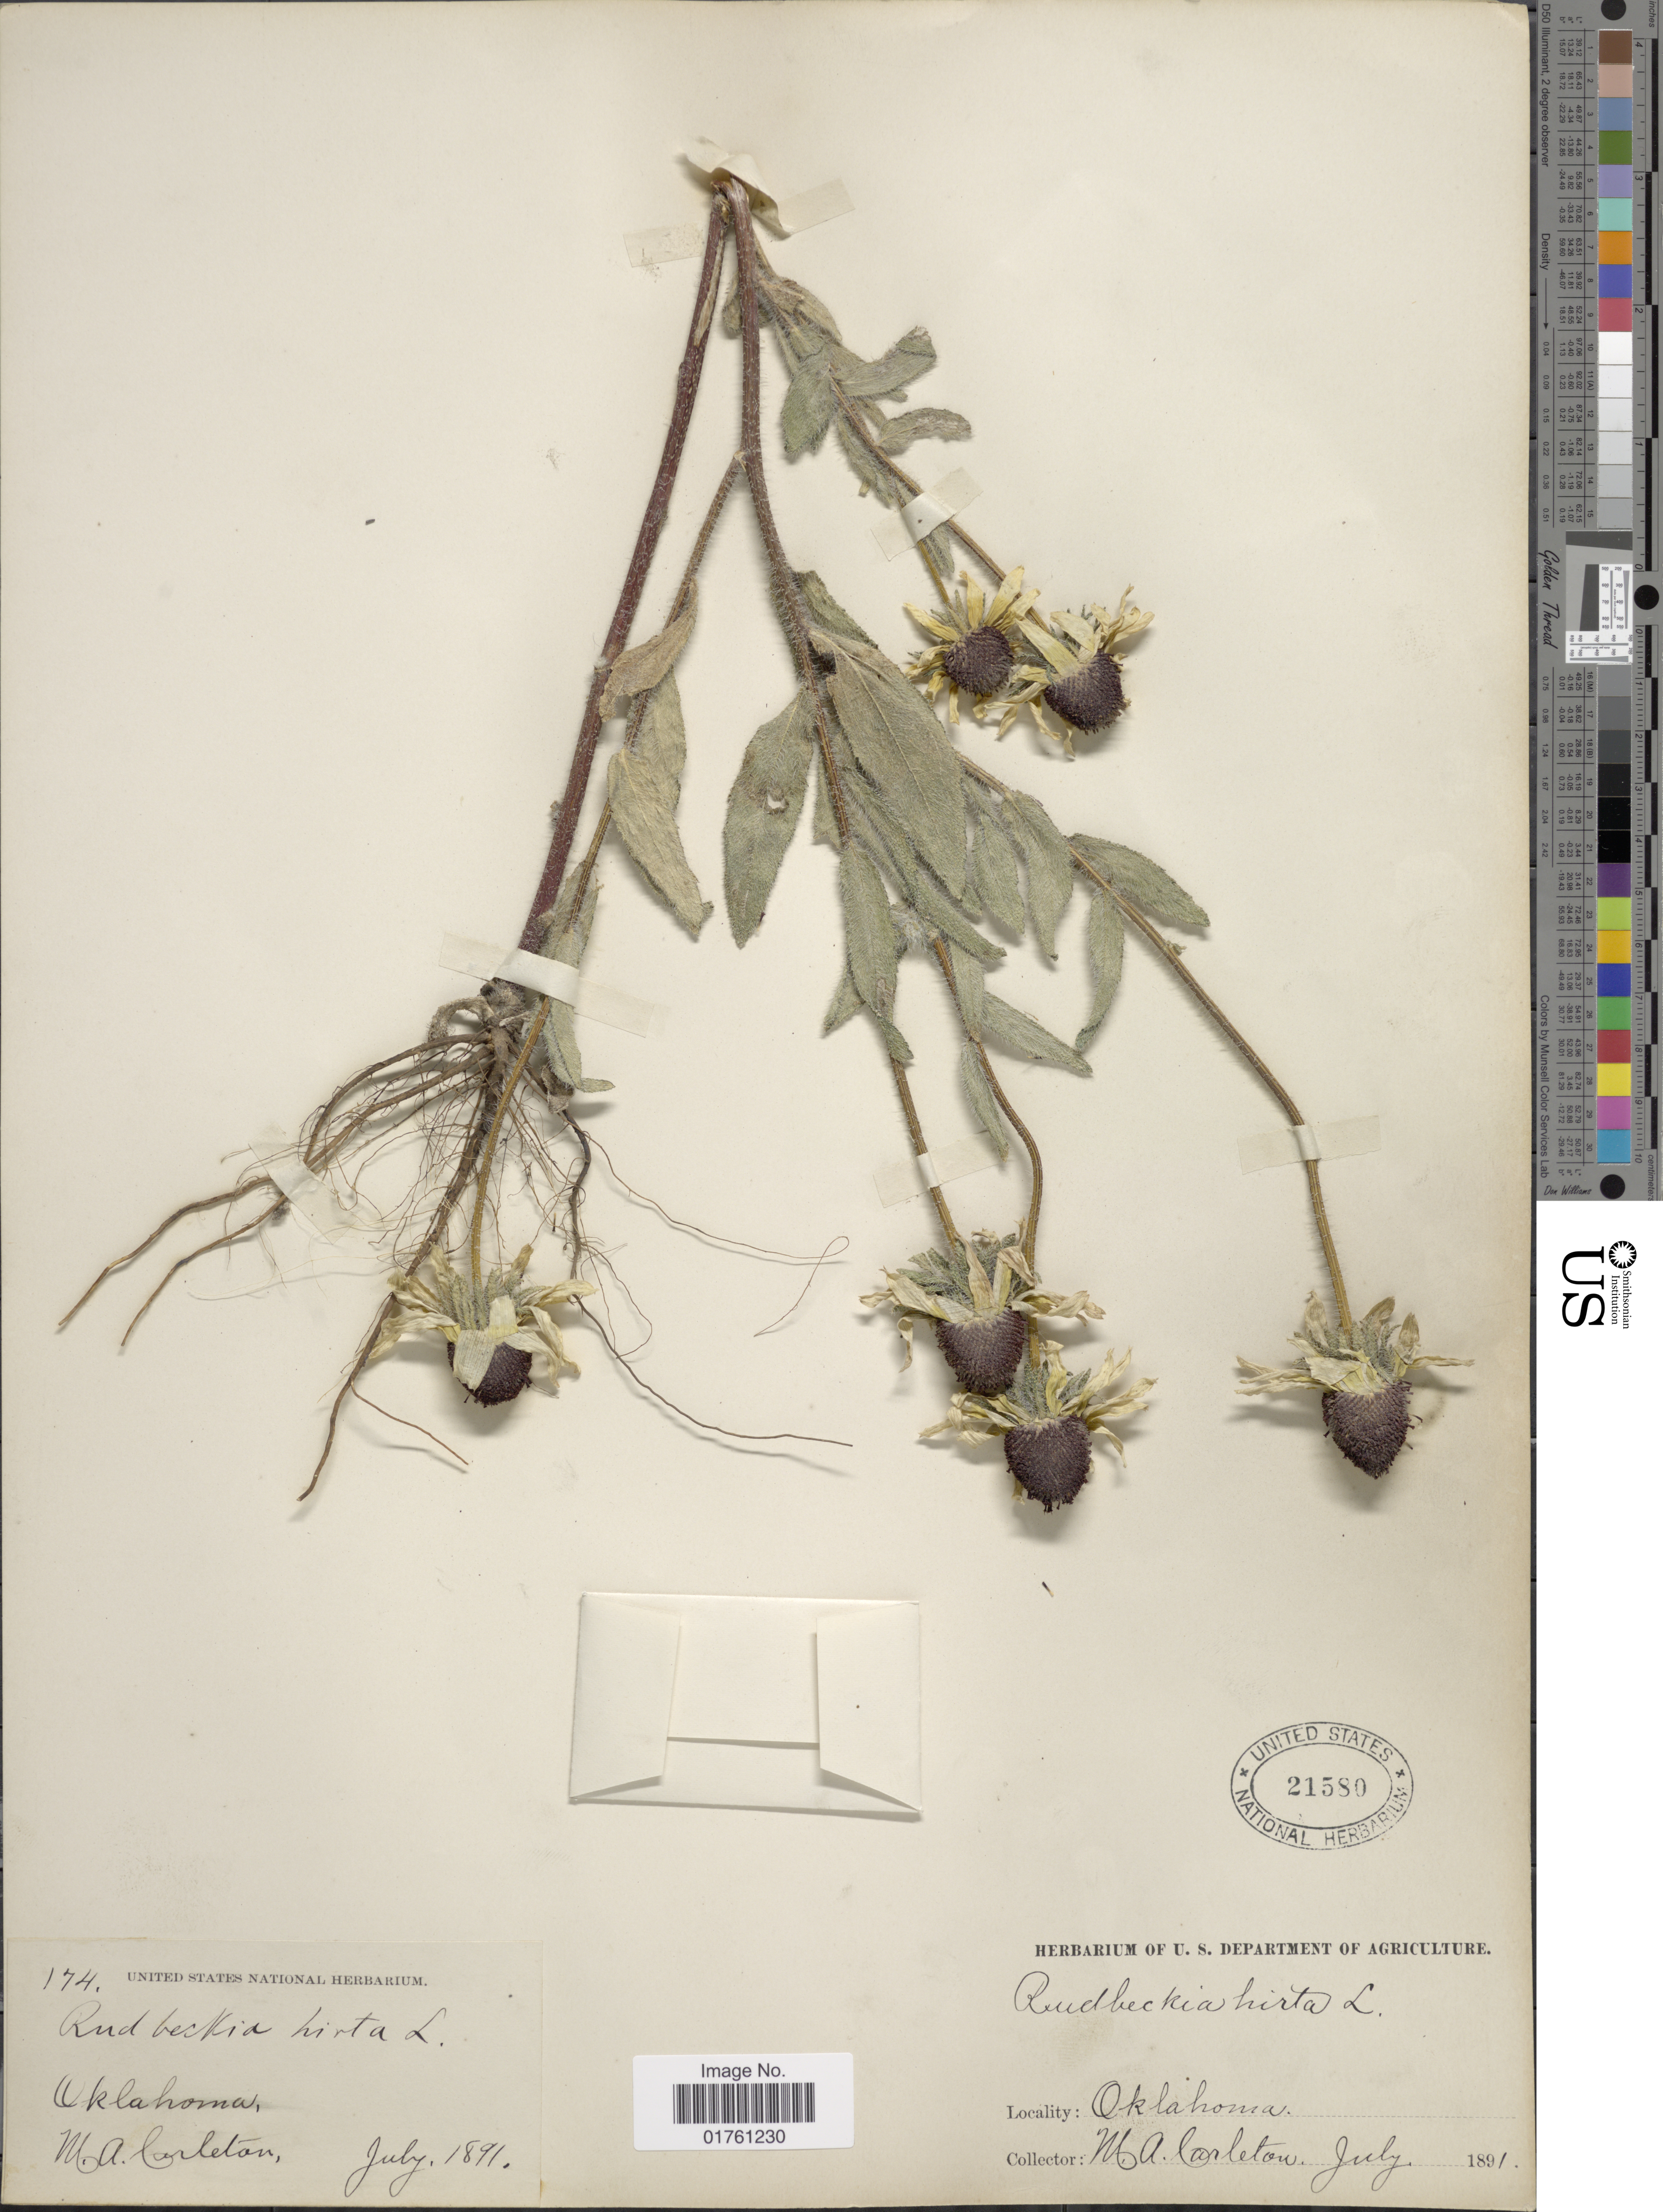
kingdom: Plantae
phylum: Tracheophyta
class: Magnoliopsida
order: Asterales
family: Asteraceae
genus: Rudbeckia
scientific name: Rudbeckia hirta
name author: L.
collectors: M. A. Carleton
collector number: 174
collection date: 1891-07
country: United States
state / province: Oklahoma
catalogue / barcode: US 21580